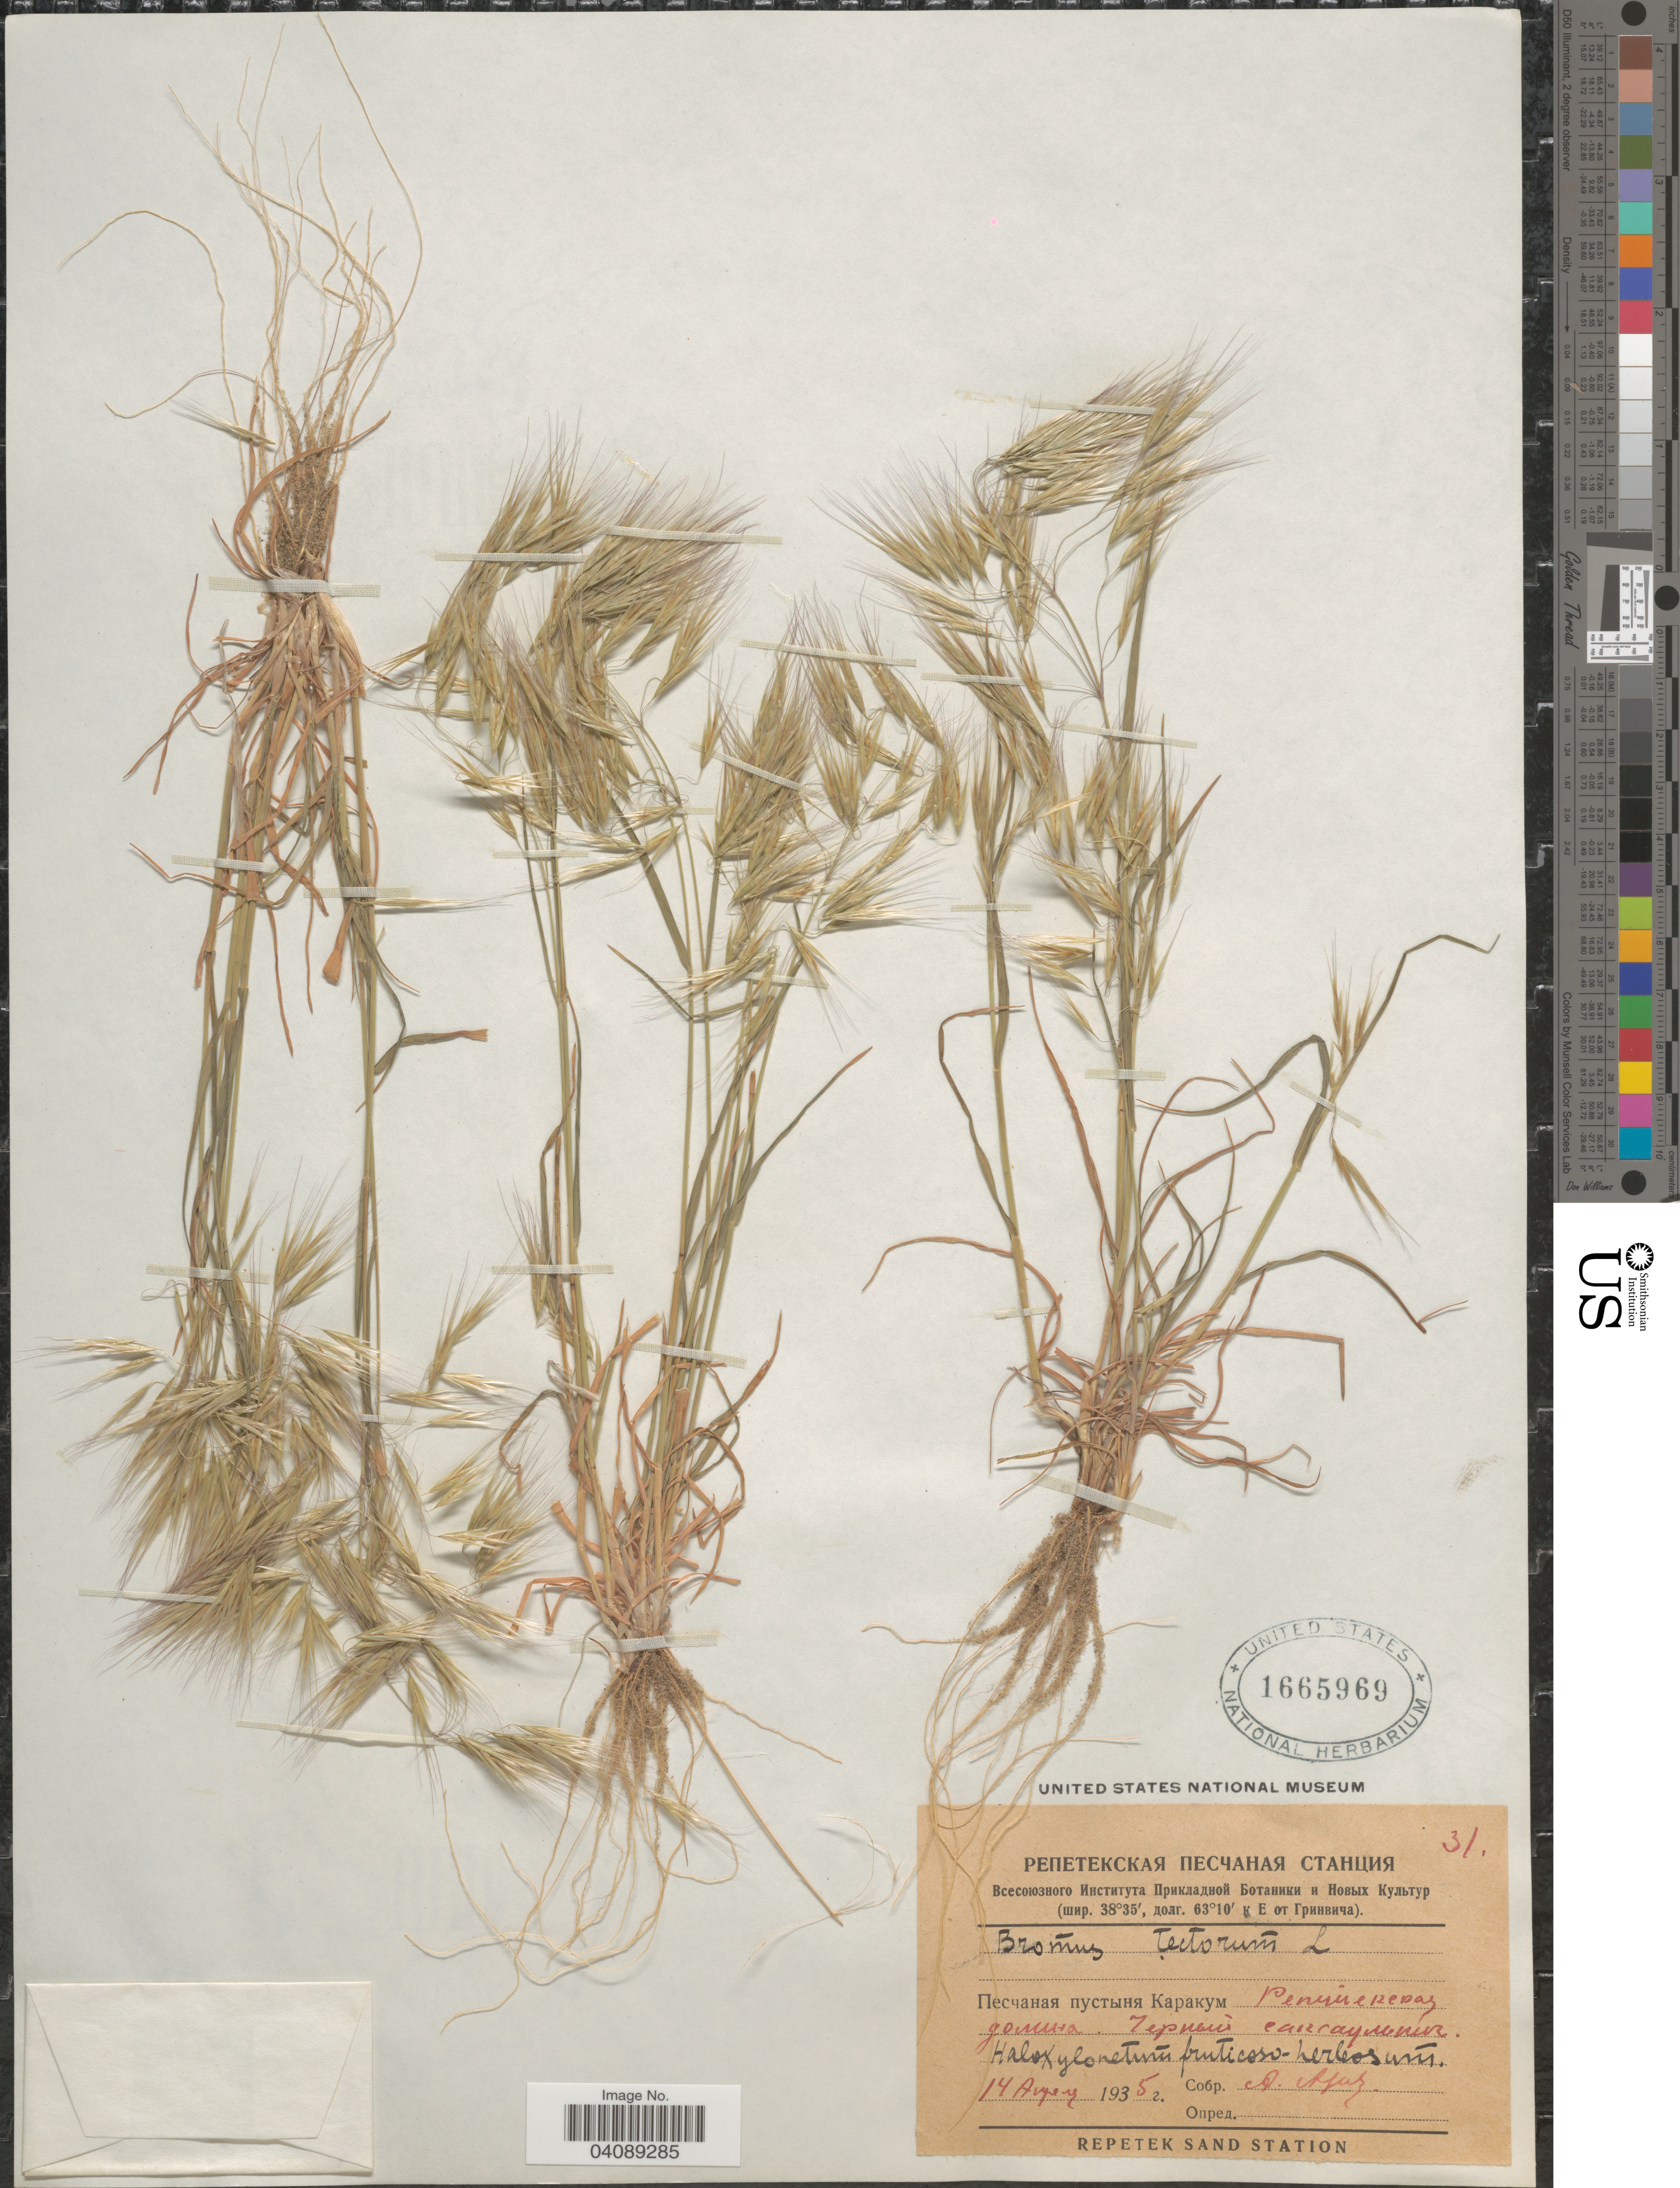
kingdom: Plantae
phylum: Tracheophyta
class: Liliopsida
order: Poales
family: Poaceae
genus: Bromus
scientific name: Bromus tectorum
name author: L.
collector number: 31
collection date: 1935-04-14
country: Turkmenistan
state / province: Lebap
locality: Repetek Sand Station. Karakum Desert, Valley of Black Saksaul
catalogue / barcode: US 1665969